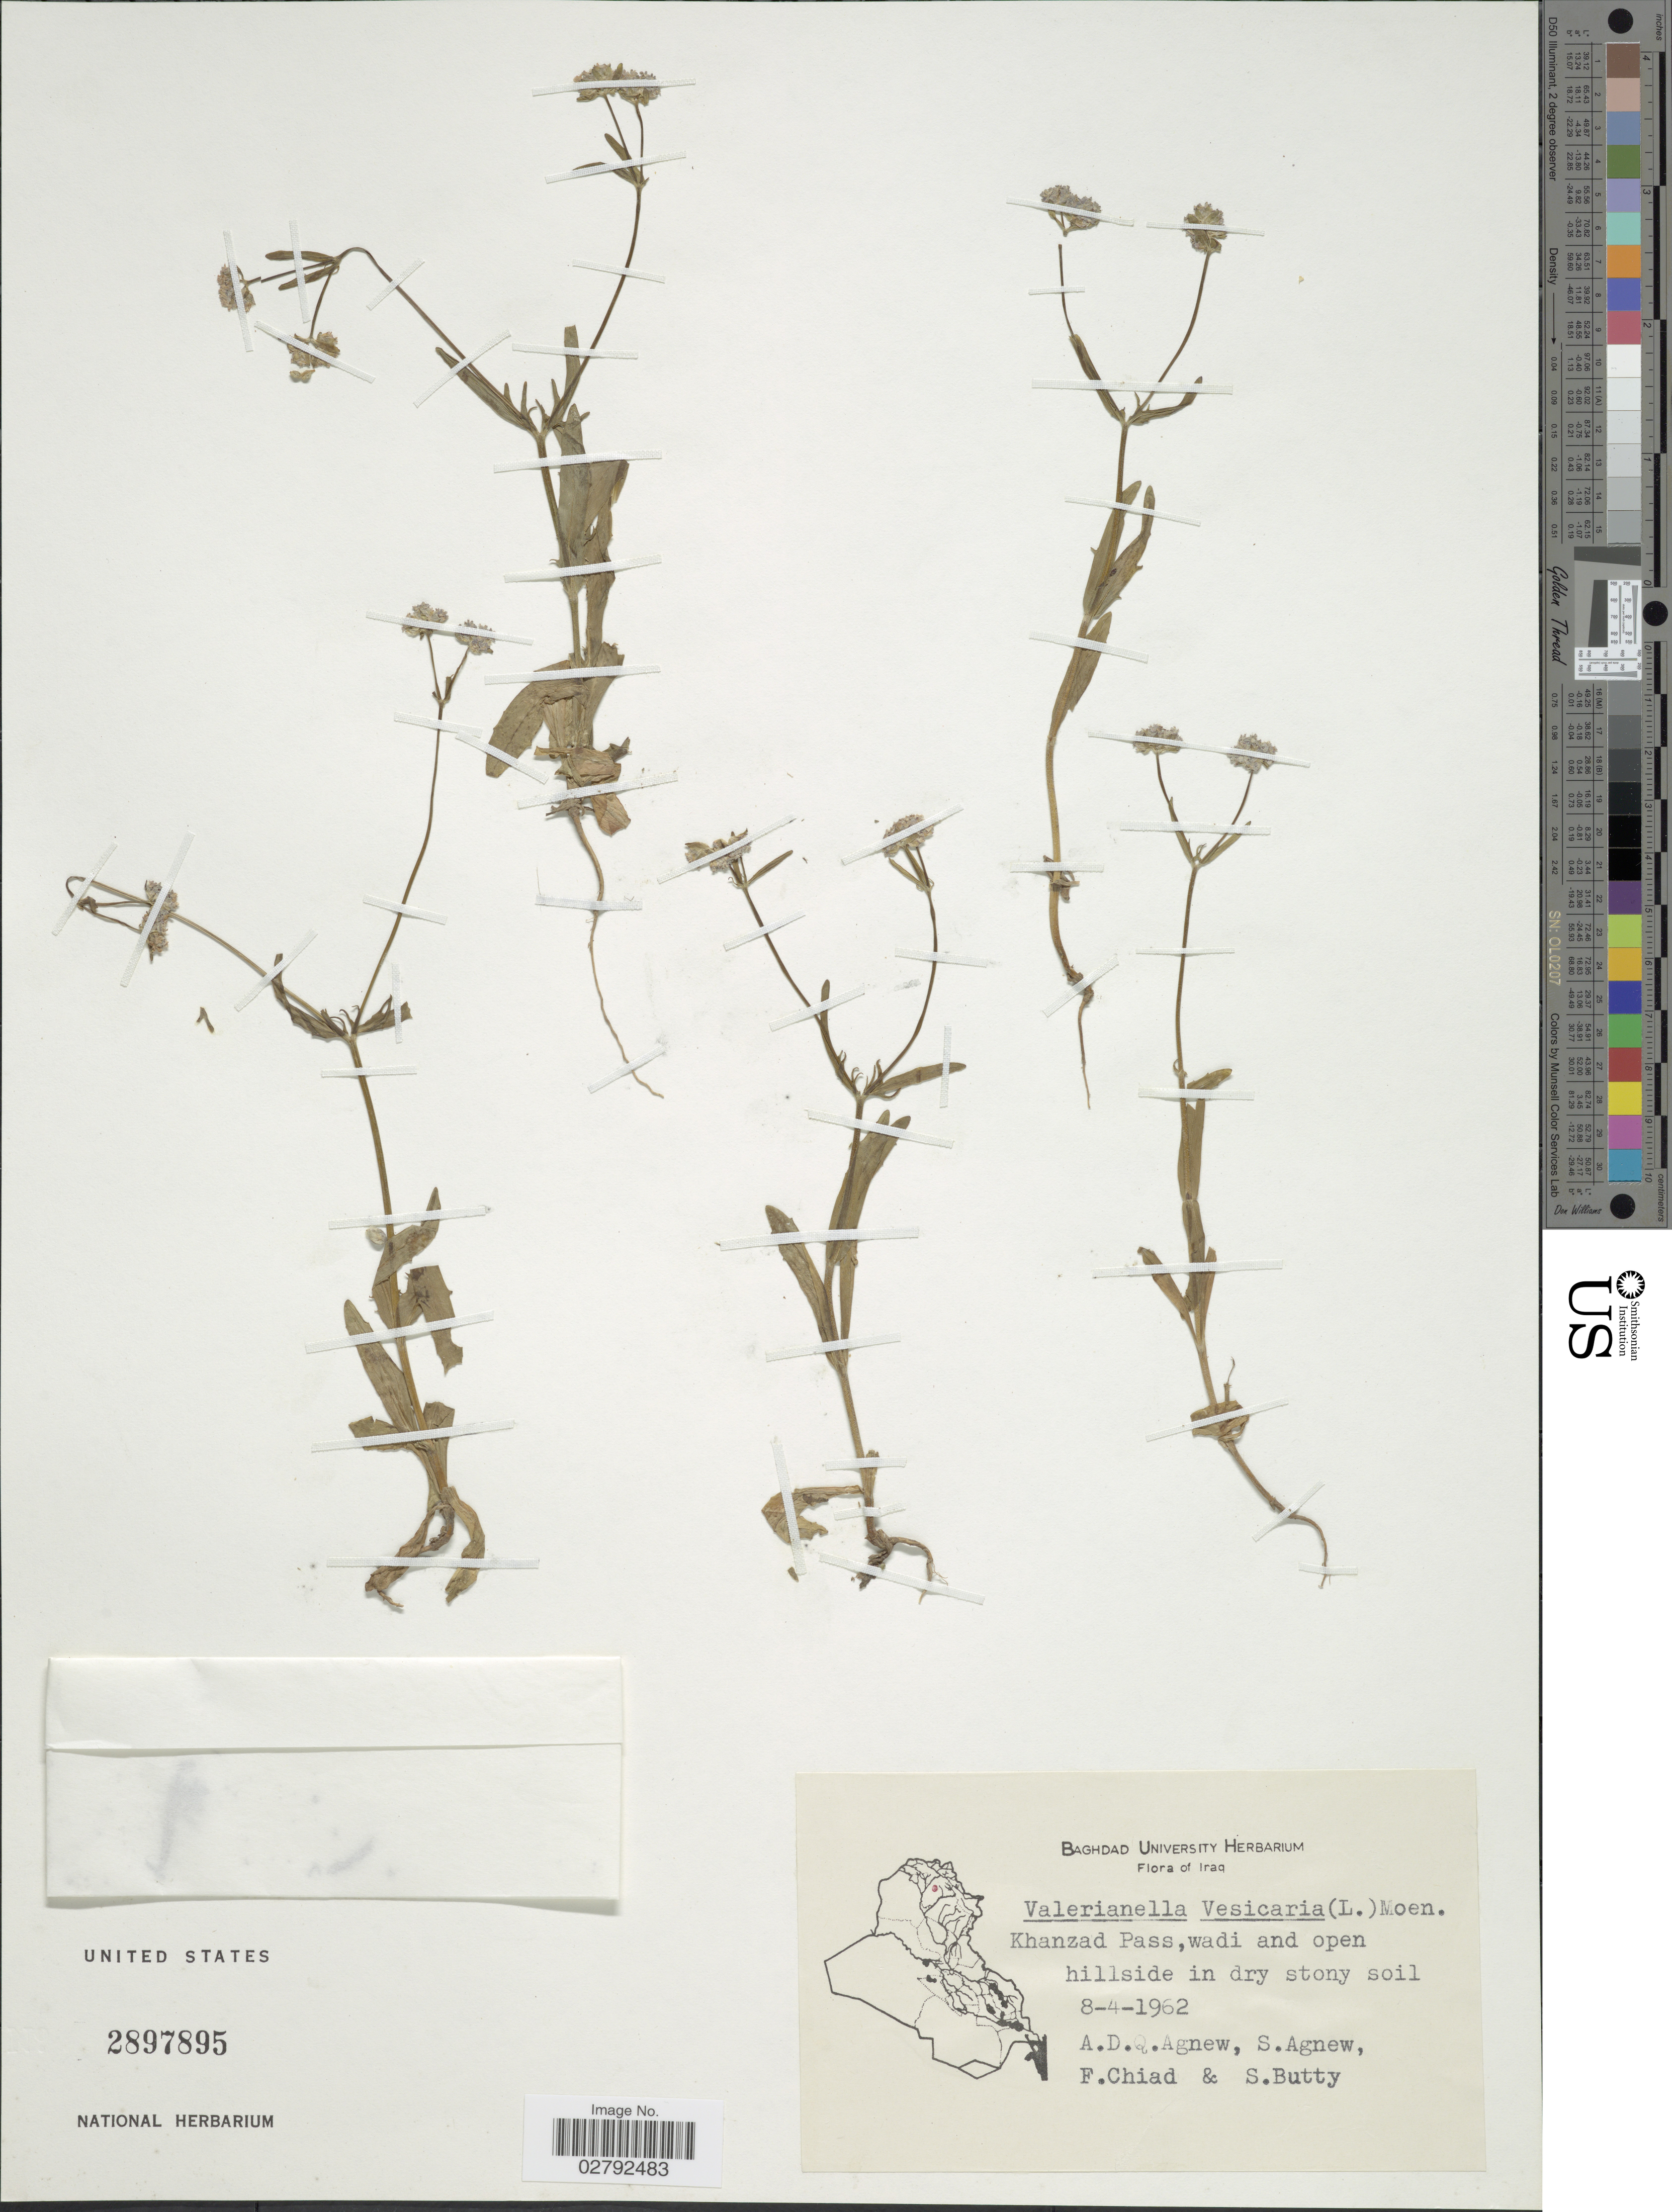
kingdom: Plantae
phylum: Tracheophyta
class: Magnoliopsida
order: Dipsacales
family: Caprifoliaceae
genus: Valerianella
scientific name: Valerianella vesicaria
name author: (L.) Moench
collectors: A. D. Agnew, S. Agnew, F. Chiad & S. Butty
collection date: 1962-04-08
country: Iraq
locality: Khanzad Pass, wadi and open hillside in dry stony soil.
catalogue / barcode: US 2897895